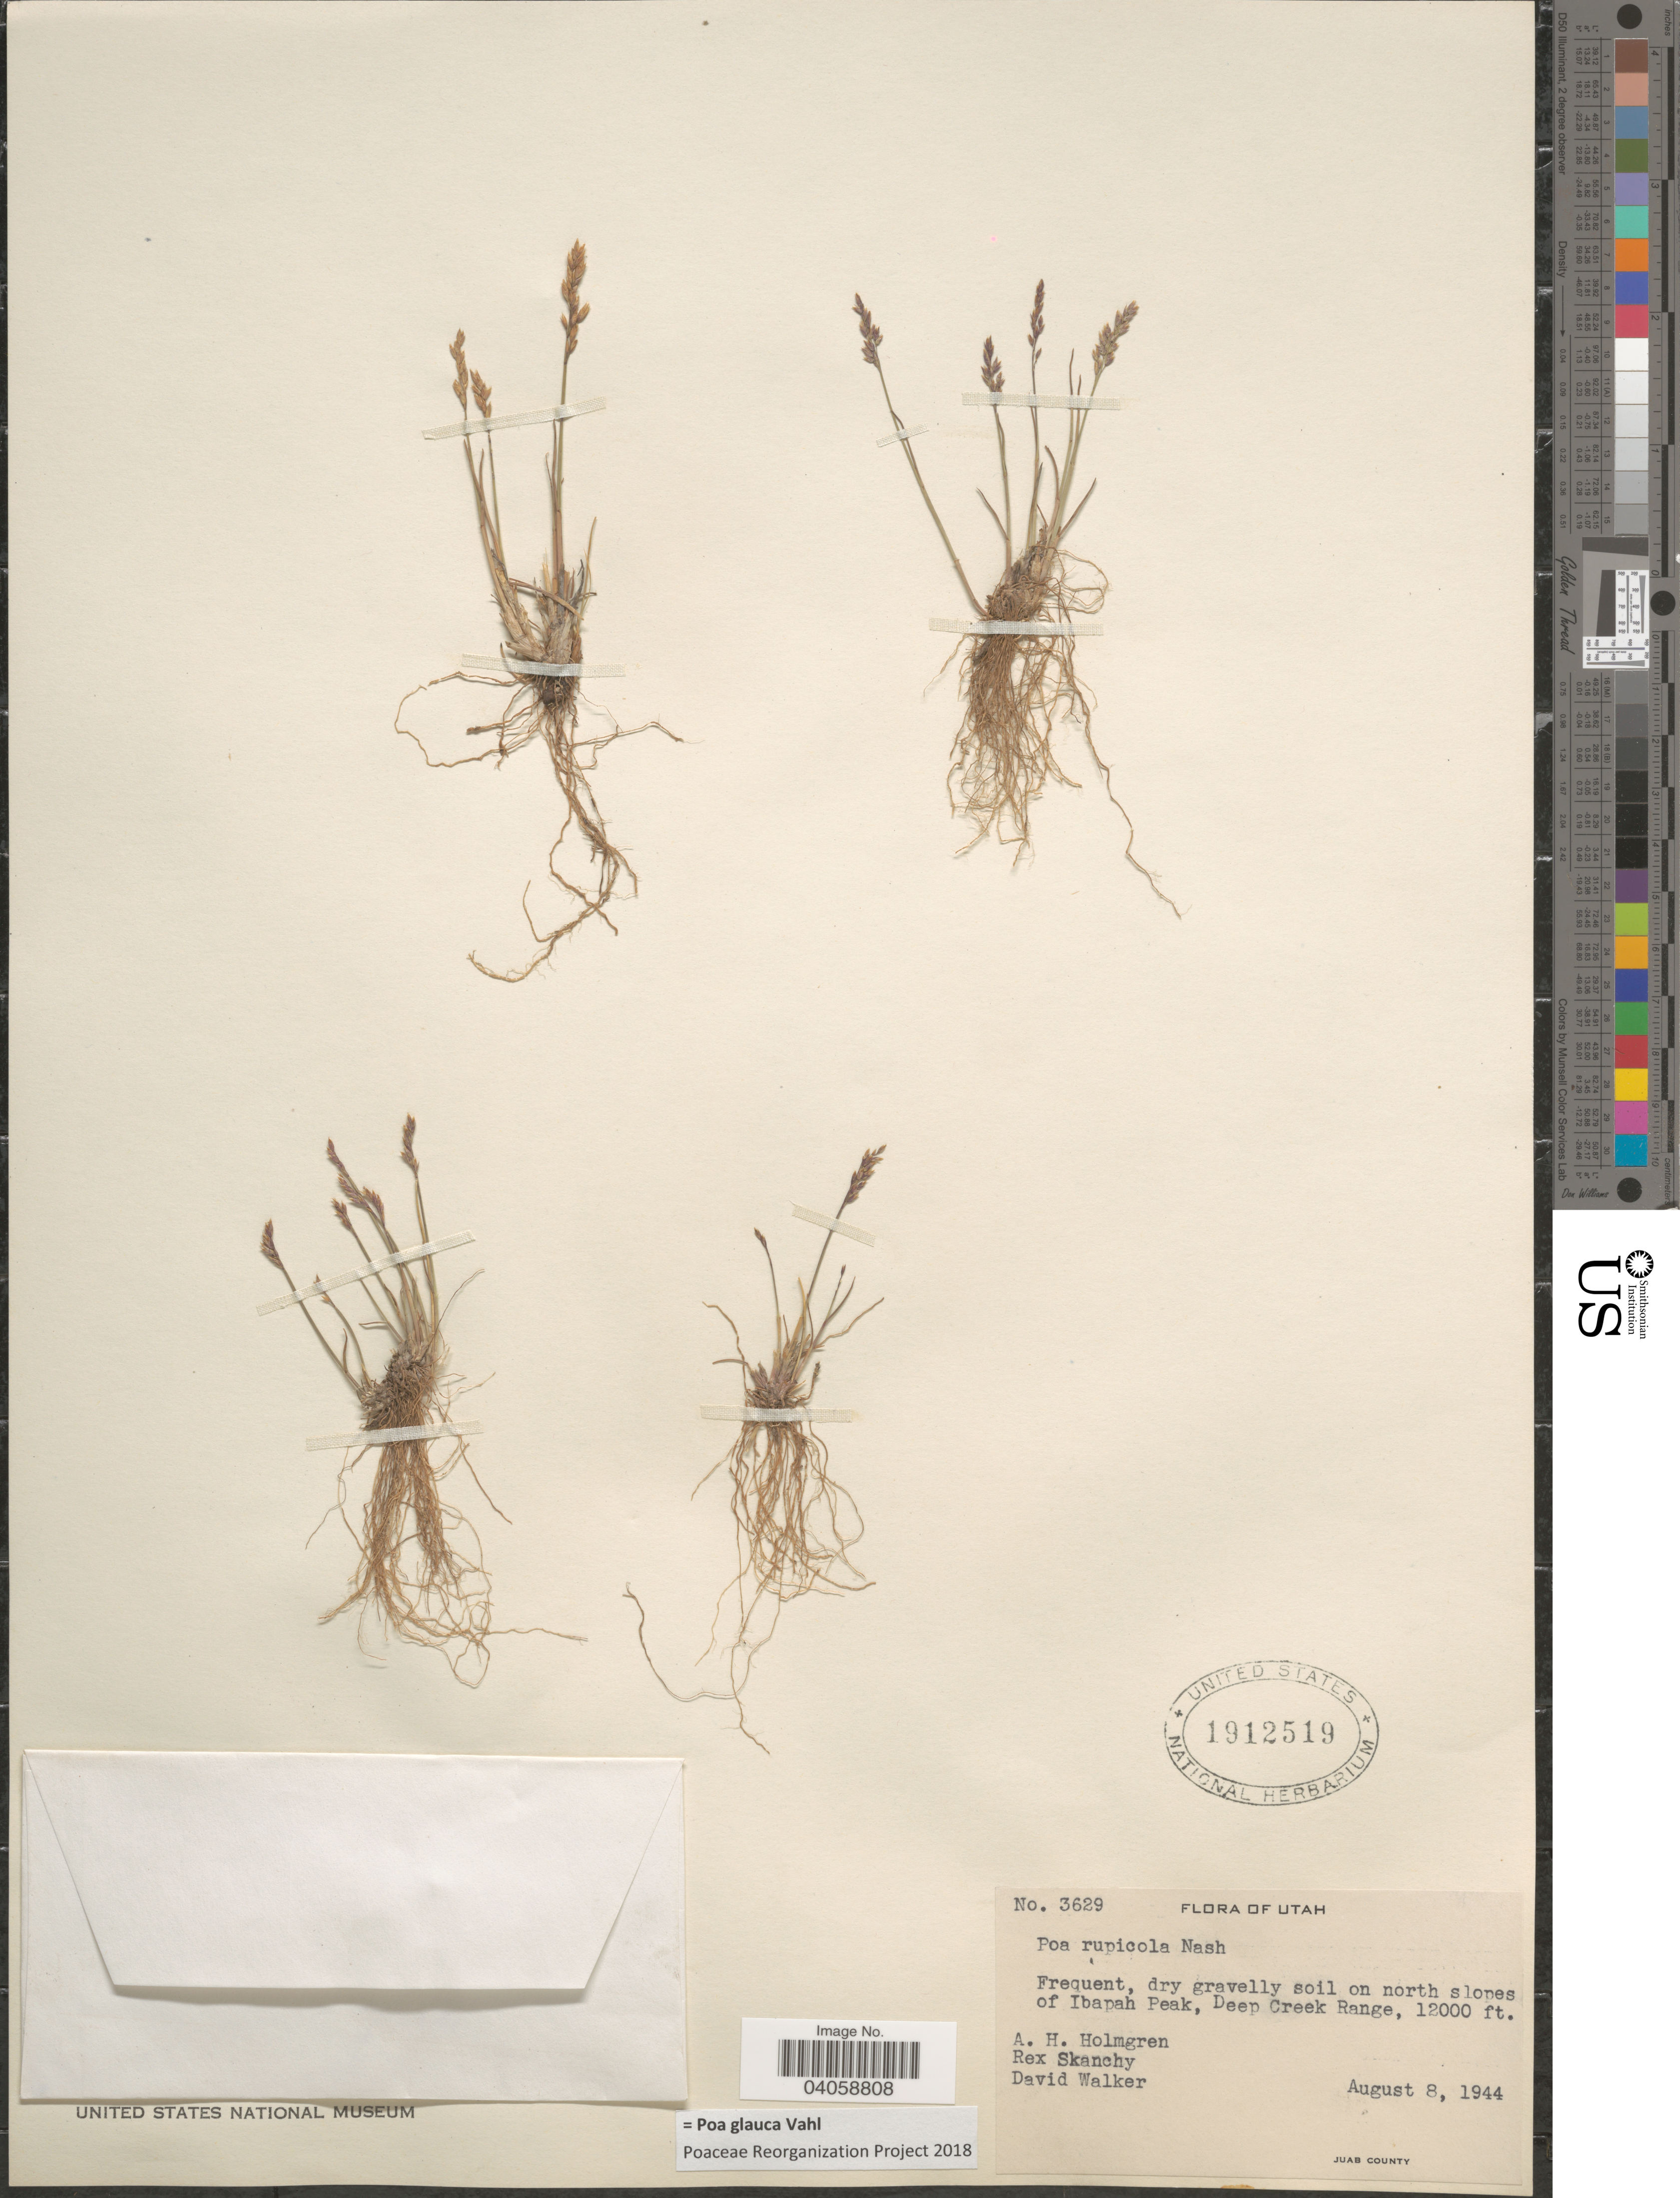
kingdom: Plantae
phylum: Tracheophyta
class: Liliopsida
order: Poales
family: Poaceae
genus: Poa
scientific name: Poa glauca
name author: Vahl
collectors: A. H. Holmgren & D. Walker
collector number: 3629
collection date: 1944-08-08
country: United States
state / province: Utah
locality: On north slopes of Ibapah Peak, Deep Creek Range. Juab County.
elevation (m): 3658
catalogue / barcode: US 1912519